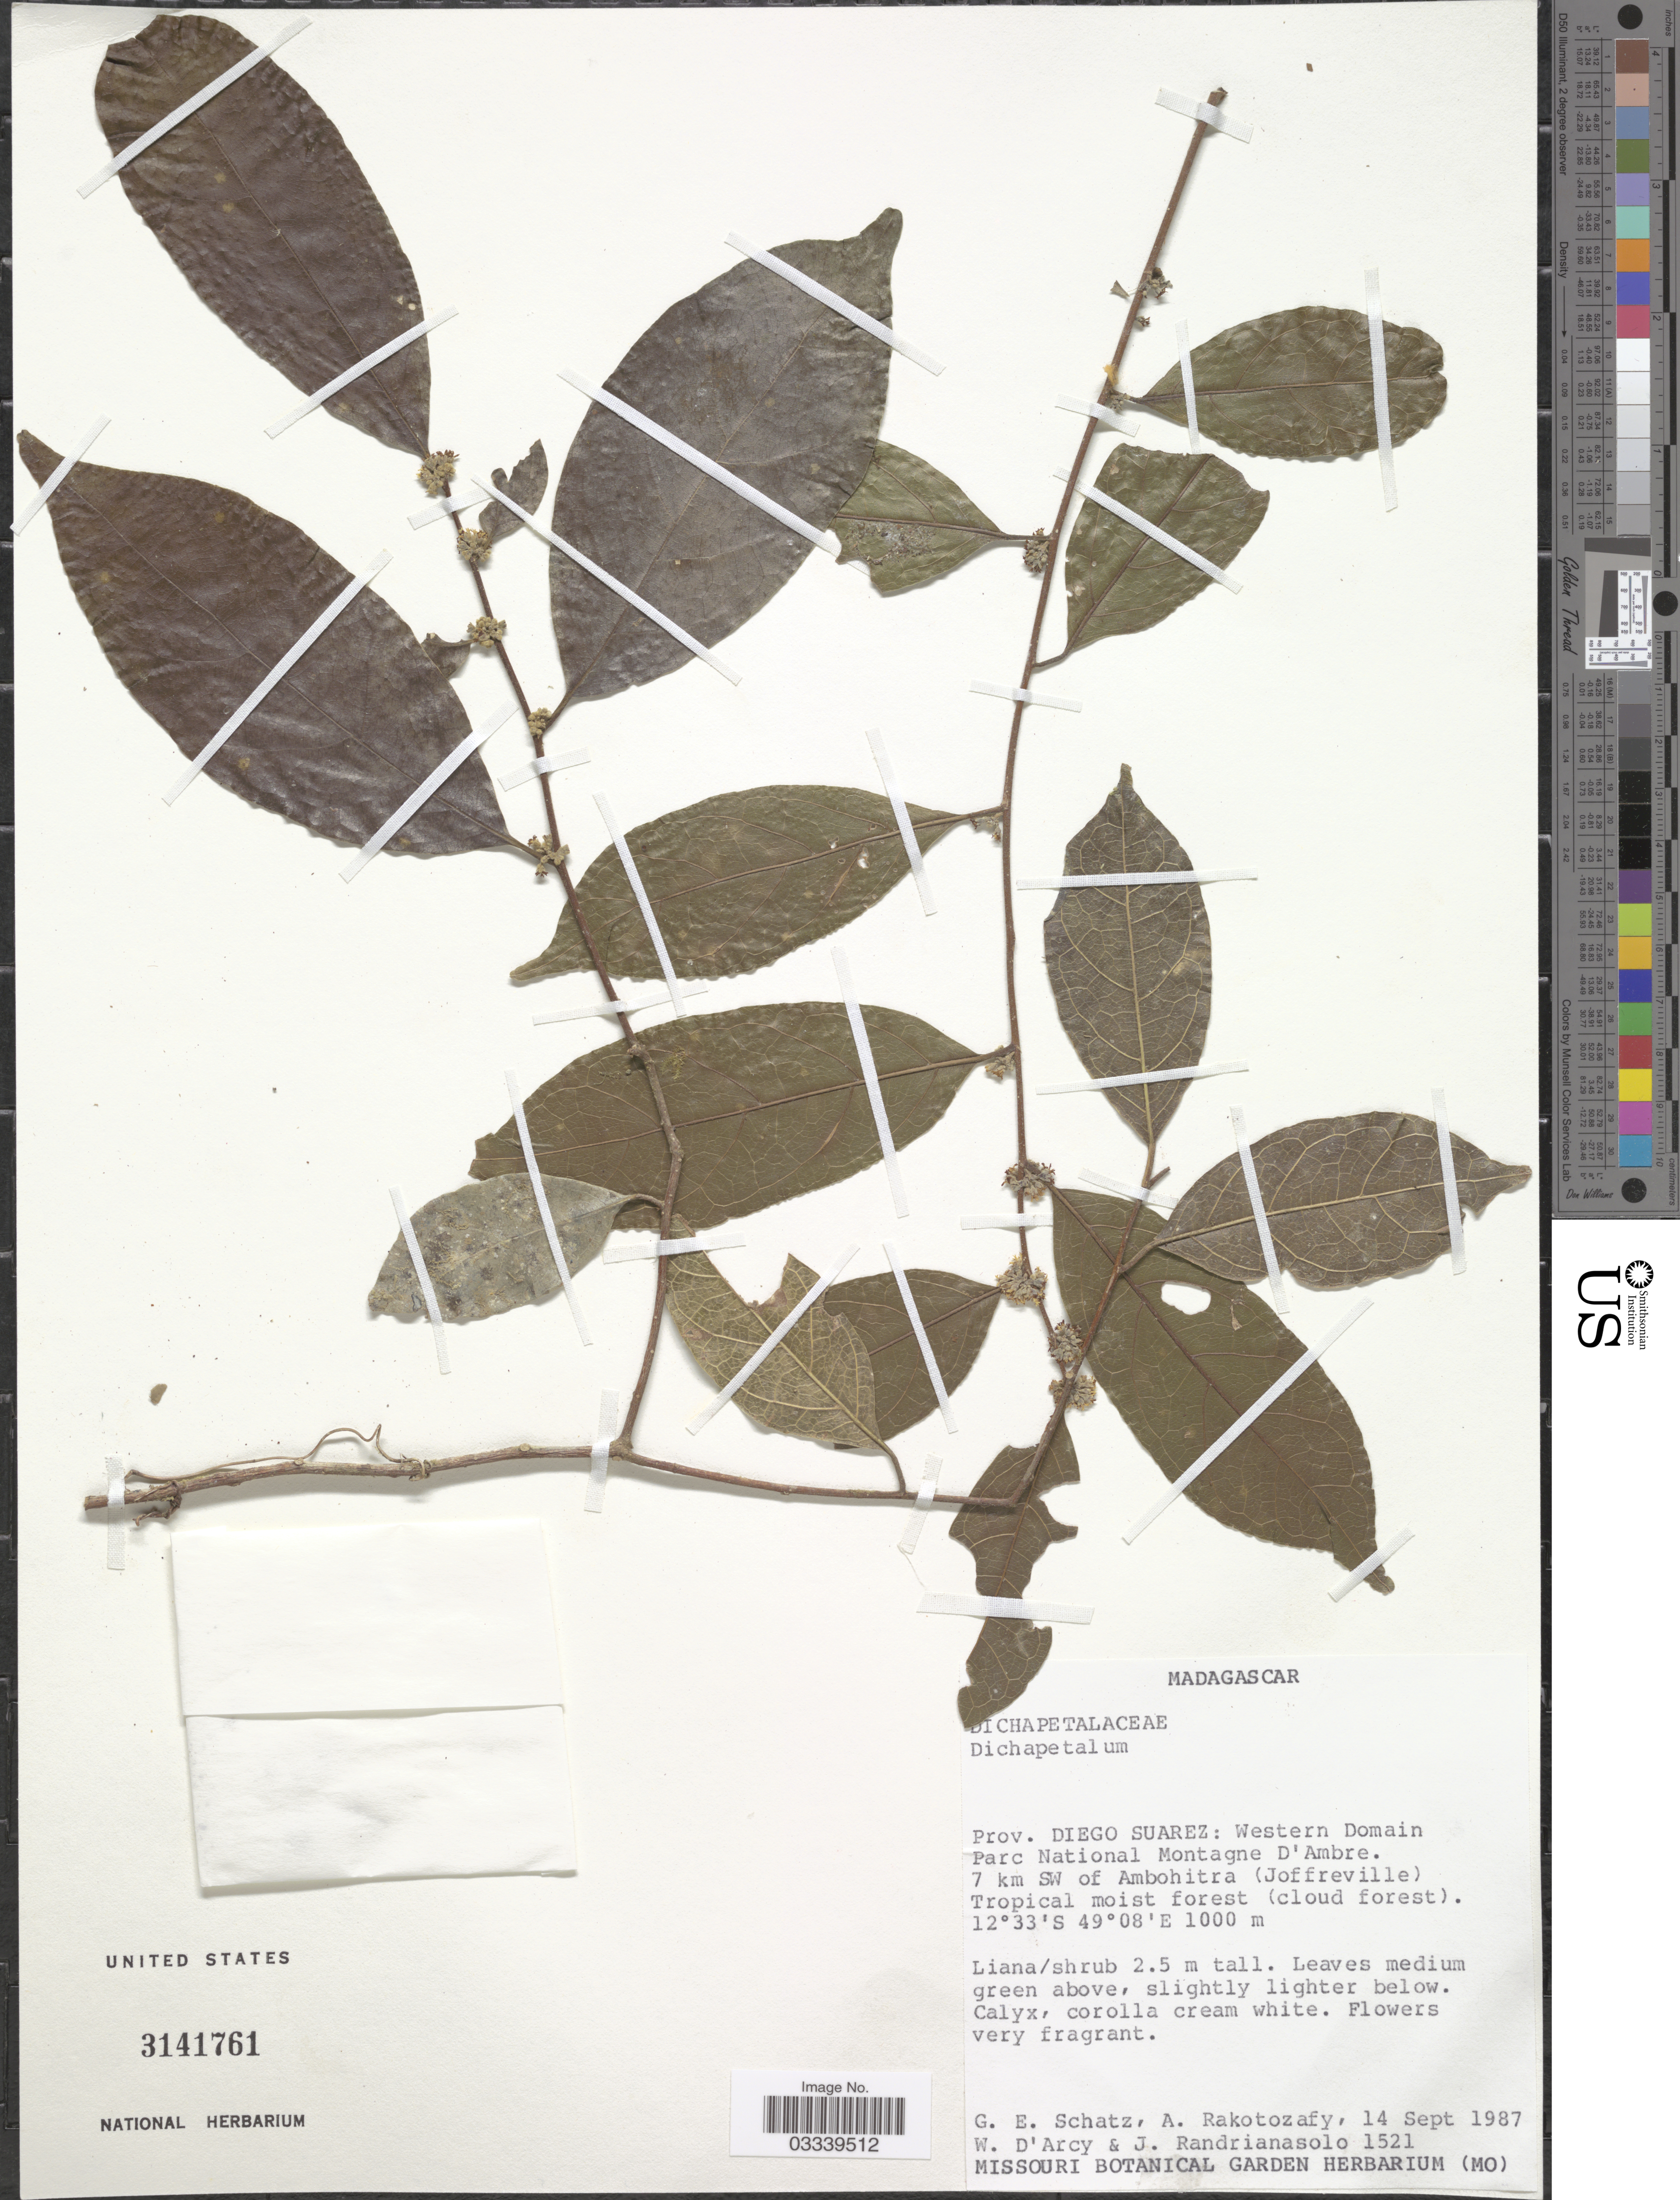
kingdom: Plantae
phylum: Tracheophyta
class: Magnoliopsida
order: Malpighiales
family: Dichapetalaceae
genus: Dichapetalum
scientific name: Dichapetalum sp.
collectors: G. Schatz, A. Rakotozafy, W. G. D'Arcy & J. Randrianasolo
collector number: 1521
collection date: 1987-09-14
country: Madagascar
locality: Prov. Diego Suarez: Western Domain Parc National Montagne D'Ambre. 7 km SW of Ambohitra (Joffreville).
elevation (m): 1000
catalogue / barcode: US 3141761